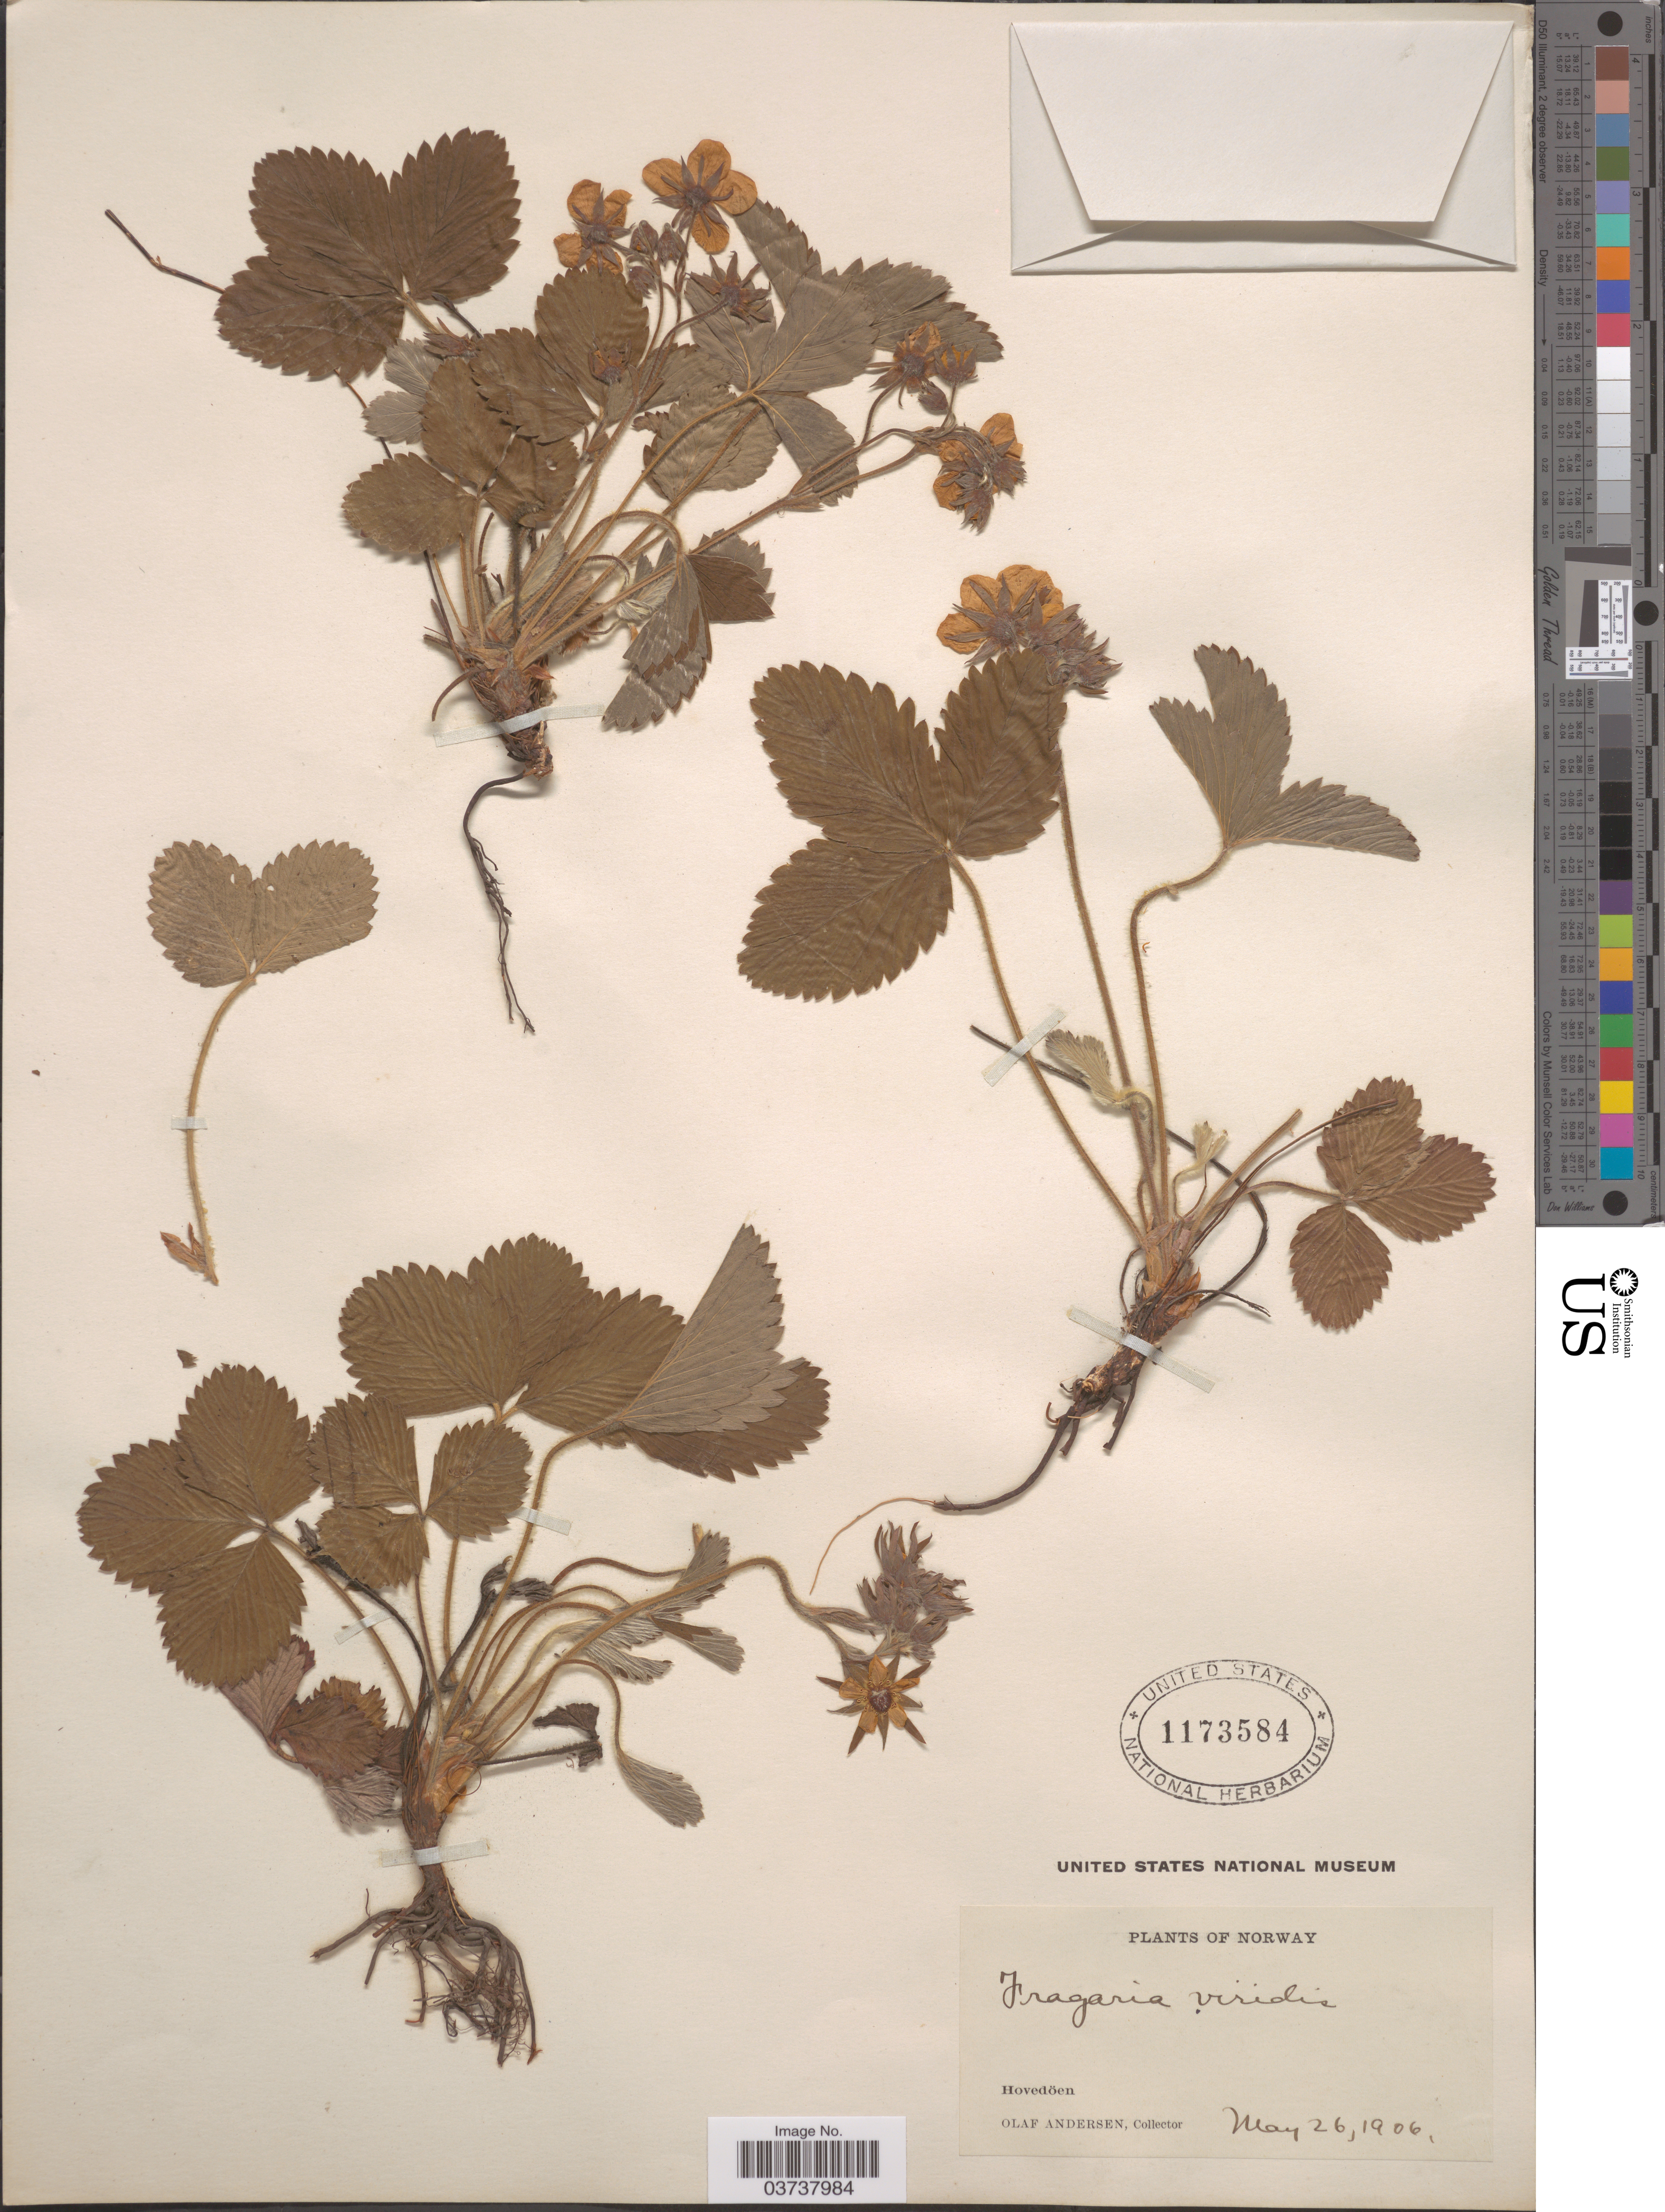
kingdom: Plantae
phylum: Tracheophyta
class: Magnoliopsida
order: Rosales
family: Rosaceae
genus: Fragaria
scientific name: Fragaria viridis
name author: Duch.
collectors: O. Andersen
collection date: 1906-05-26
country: Norway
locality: Hovedöen.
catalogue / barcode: US 1173584